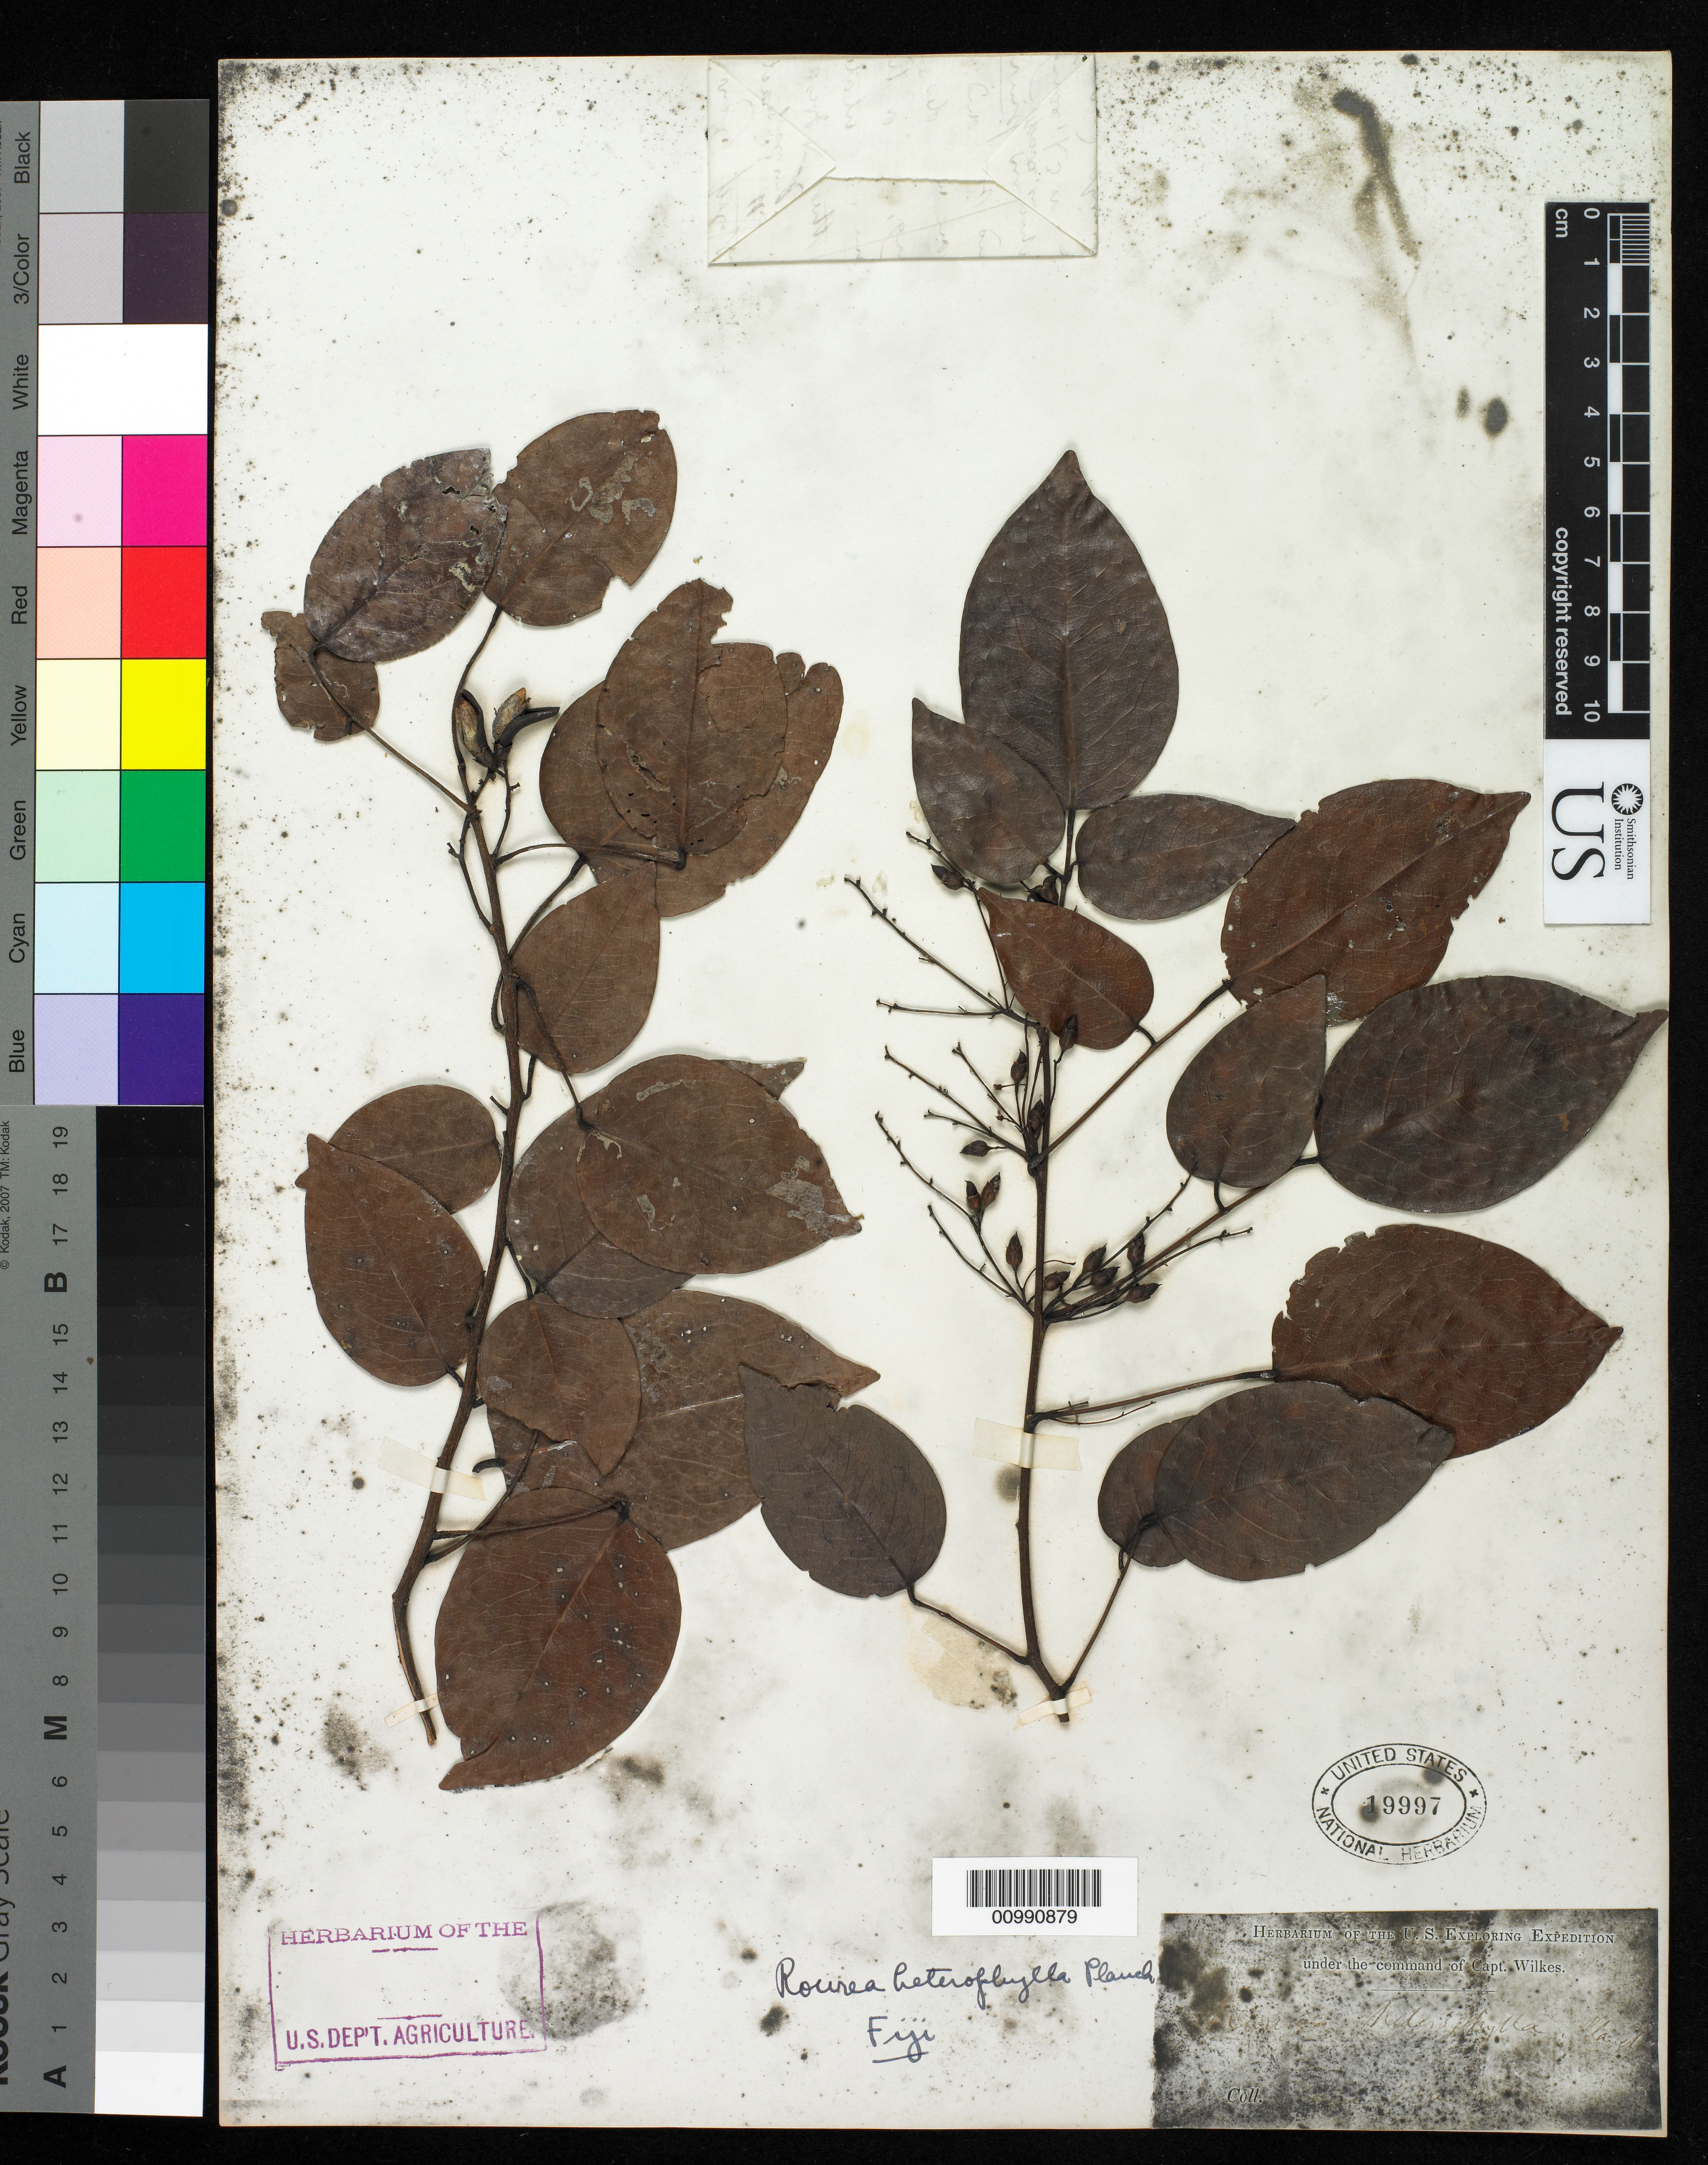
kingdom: Plantae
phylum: Tracheophyta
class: Magnoliopsida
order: Oxalidales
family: Connaraceae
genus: Rourea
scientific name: Rourea minor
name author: (Gaertn.) Leenh.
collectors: Wilkes Explor. Exped.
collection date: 1838/1842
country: Fiji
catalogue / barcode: US 19997